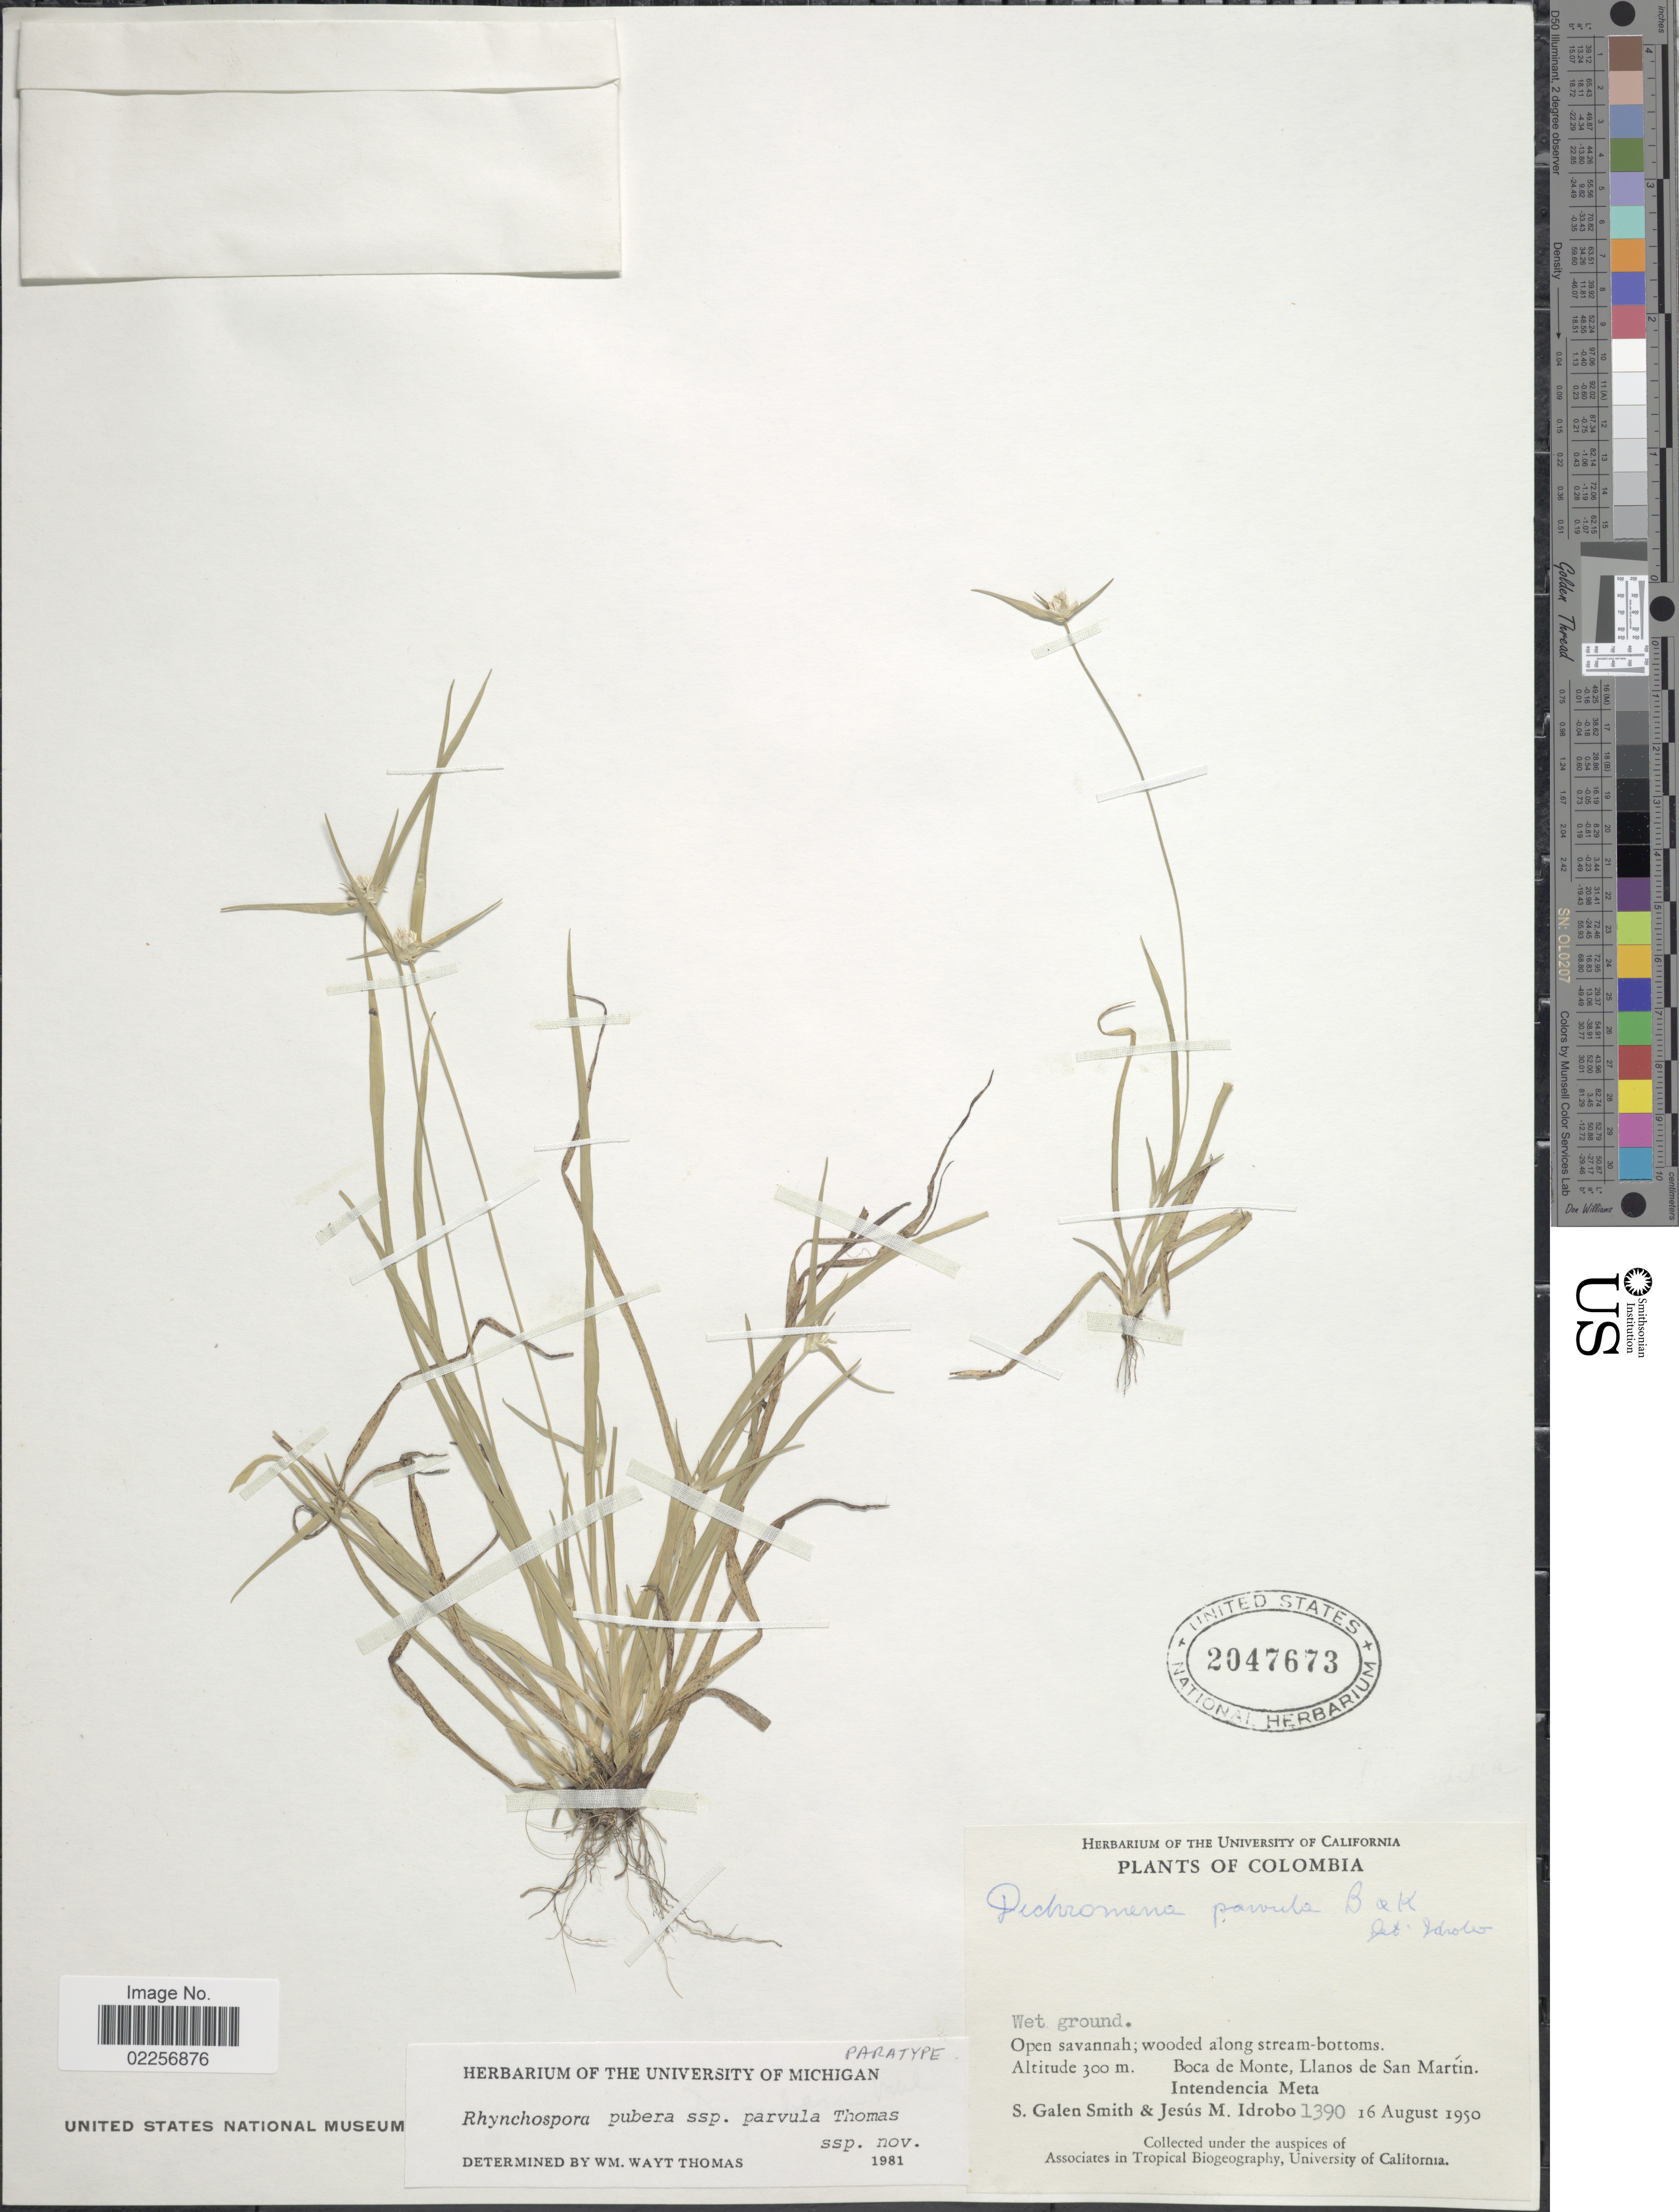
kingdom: Plantae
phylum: Tracheophyta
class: Liliopsida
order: Poales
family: Cyperaceae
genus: Rhynchospora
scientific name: Rhynchospora pubera subsp. parvula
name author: W.W. Thomas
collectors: S. G. Smith & J. M. Idrobo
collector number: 1390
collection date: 1950-08-16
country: Colombia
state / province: Meta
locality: Wet ground. Open savannah; wooded along stream-bottoms. Boca de Monte, Llanos de San Martin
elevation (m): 300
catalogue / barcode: US 2047673